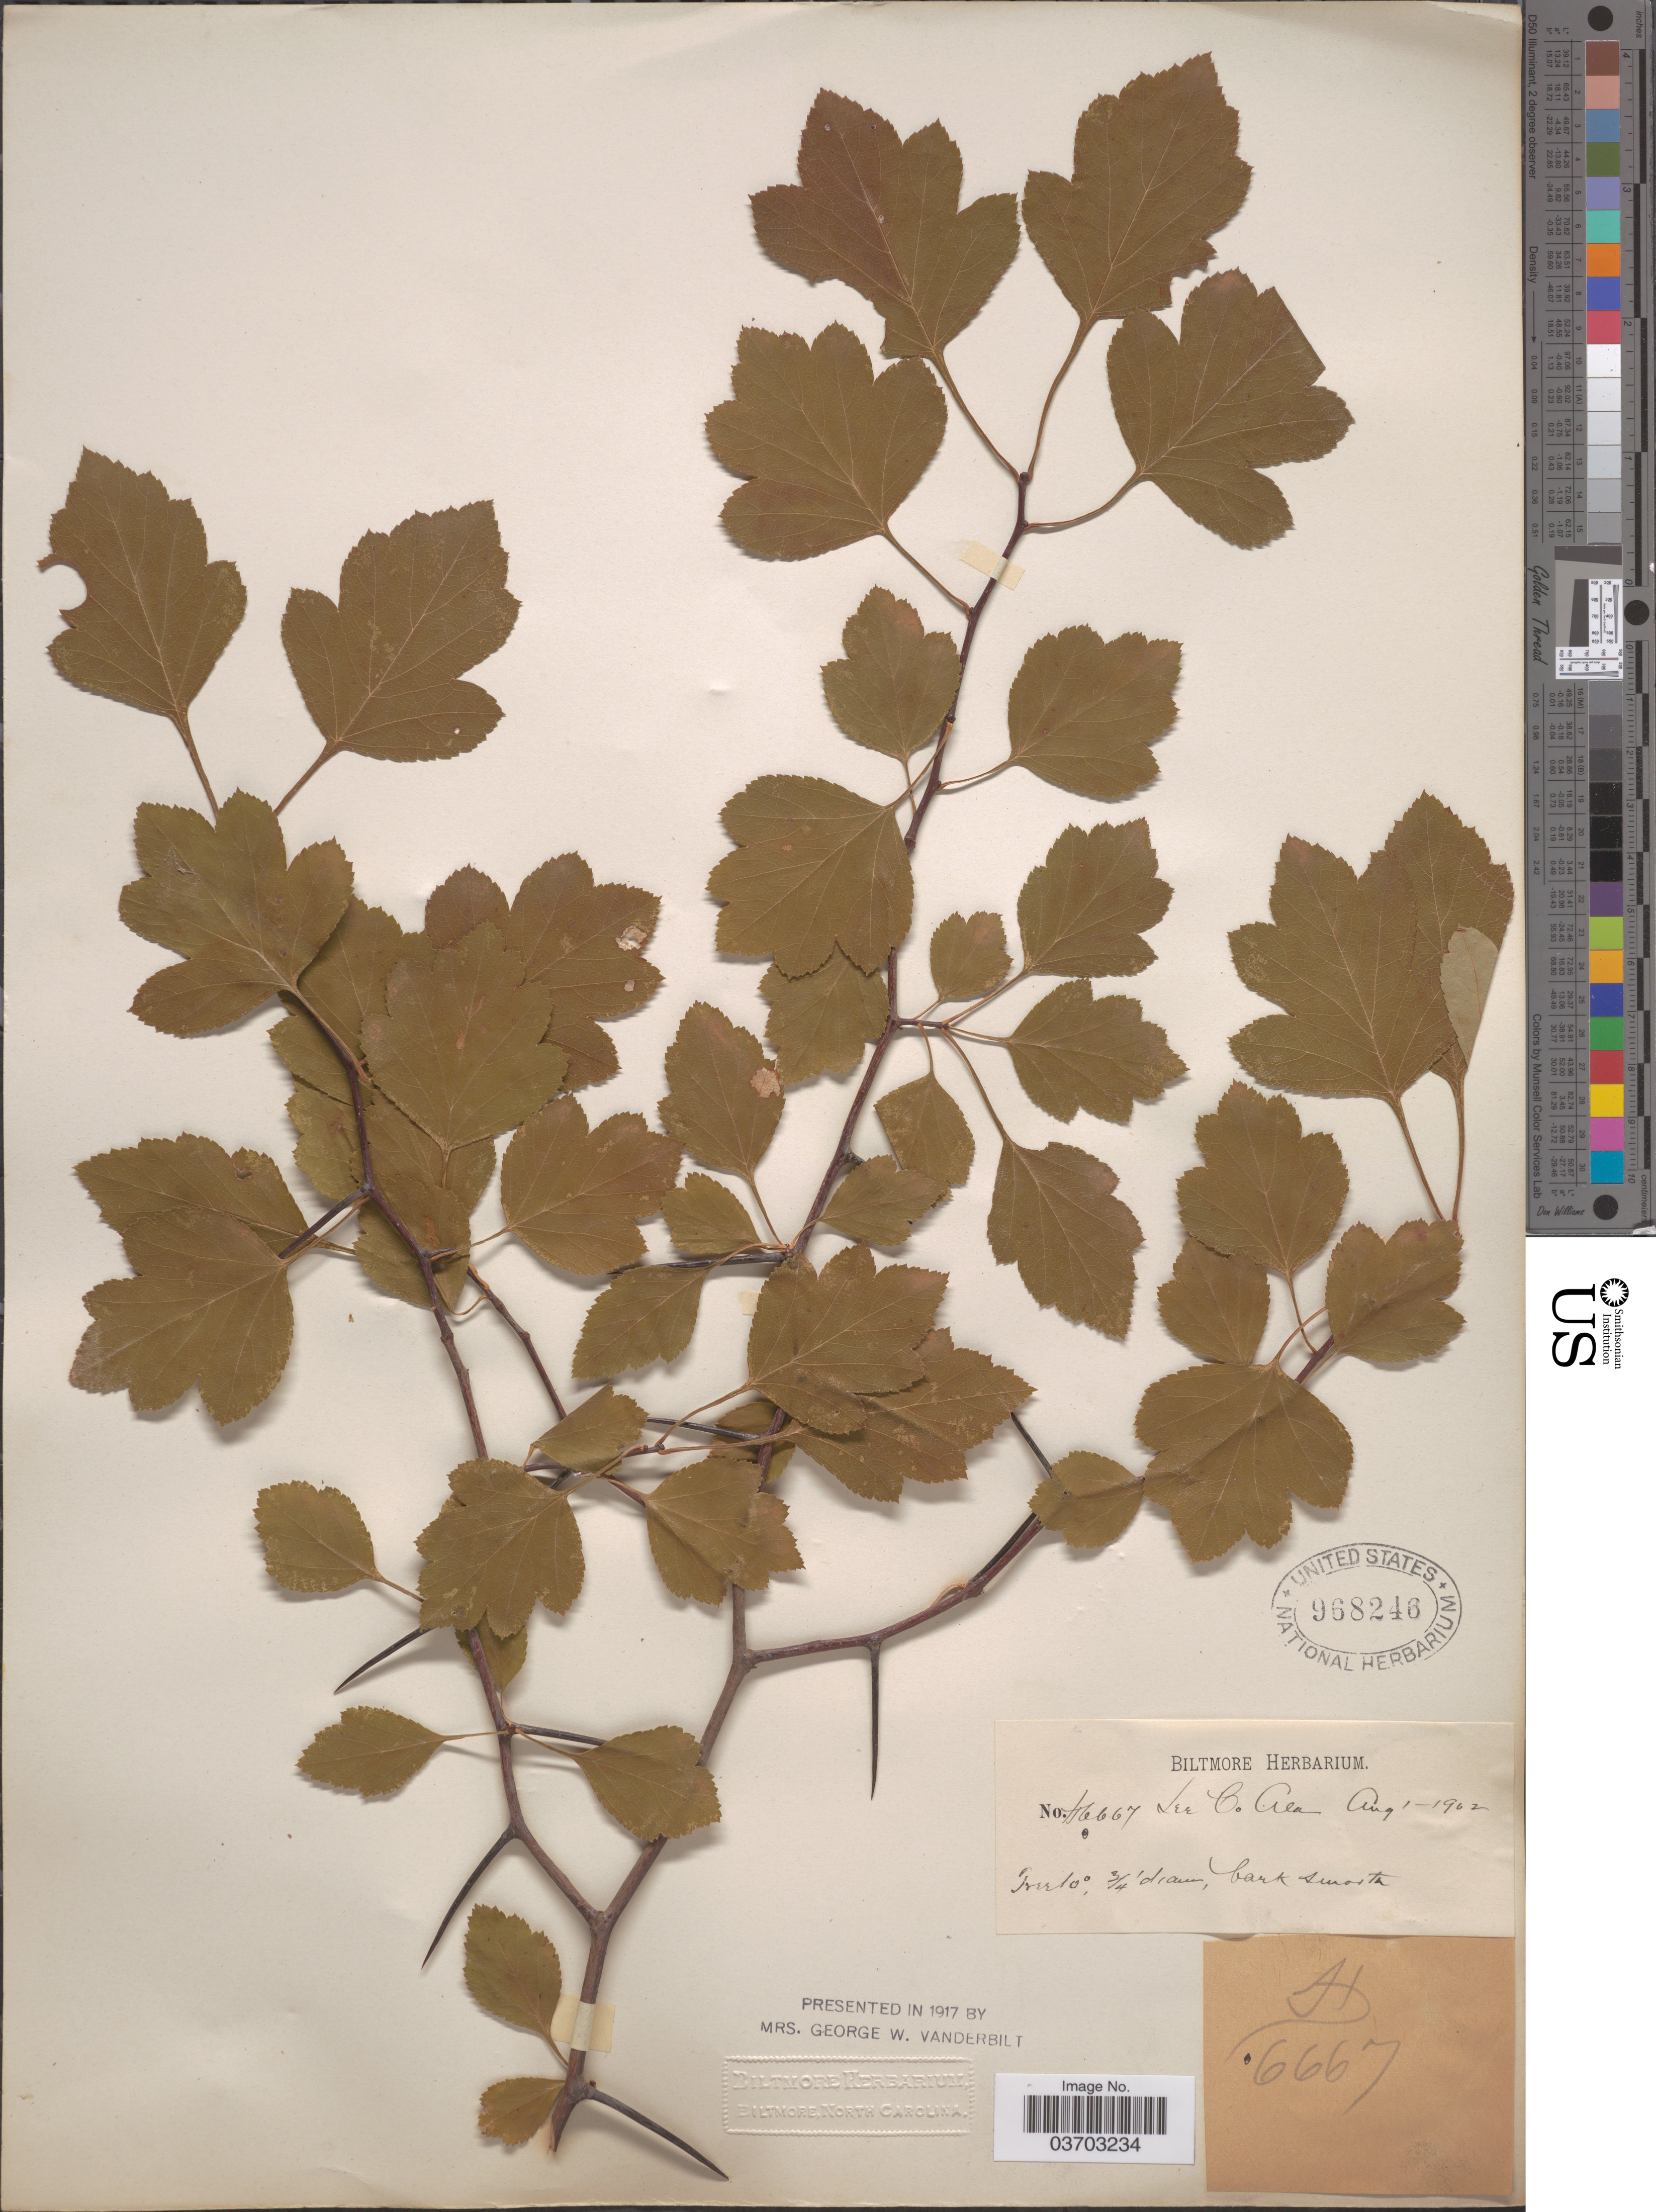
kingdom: Plantae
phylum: Tracheophyta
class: Magnoliopsida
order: Rosales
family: Rosaceae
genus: Crataegus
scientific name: Crataegus sp.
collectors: ex herb. Biltmore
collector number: H6667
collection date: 1902-08-01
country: United States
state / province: Alabama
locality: Lee Co.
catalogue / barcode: US 968246